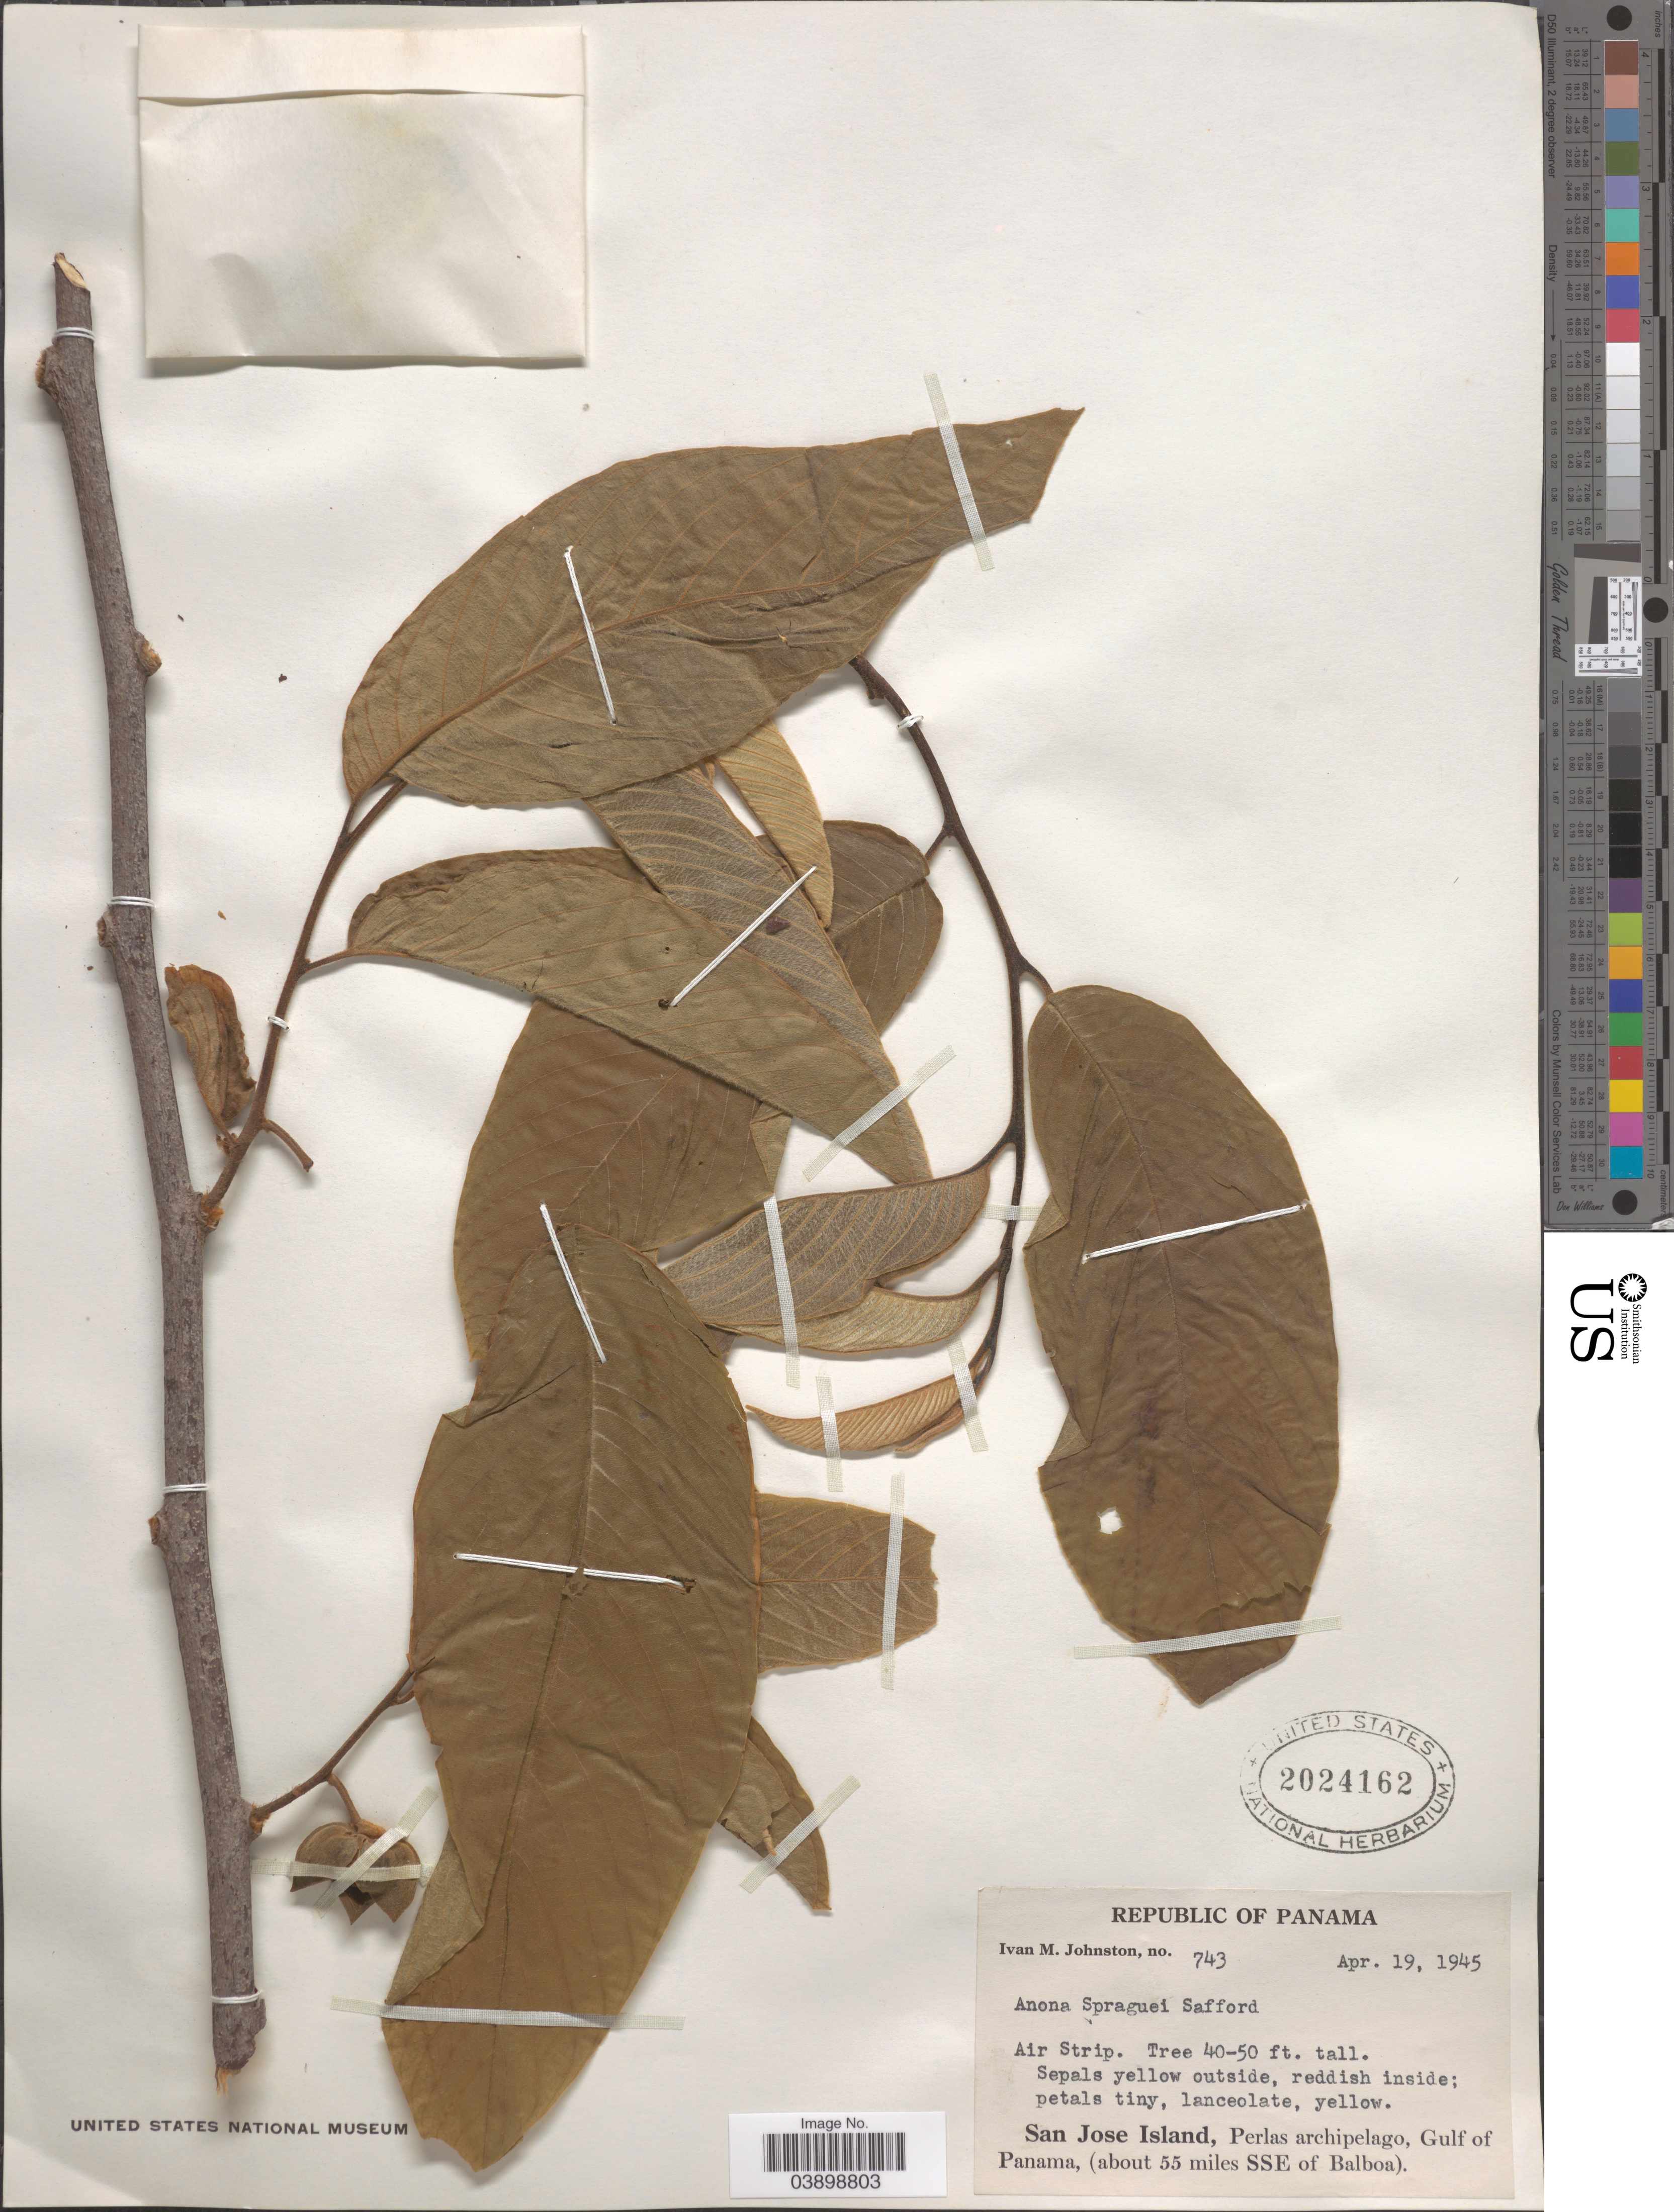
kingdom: Plantae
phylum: Tracheophyta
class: Magnoliopsida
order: Magnoliales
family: Annonaceae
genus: Annona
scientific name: Annona spraguei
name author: Saff.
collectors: I.M. Johnston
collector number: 743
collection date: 1945-04-19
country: Panama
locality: Republic of Panama. San Jose Island, Perlas archipelago, Gulf of Panama, (about 55 miles SSE of Balboa).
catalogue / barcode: US 2024162